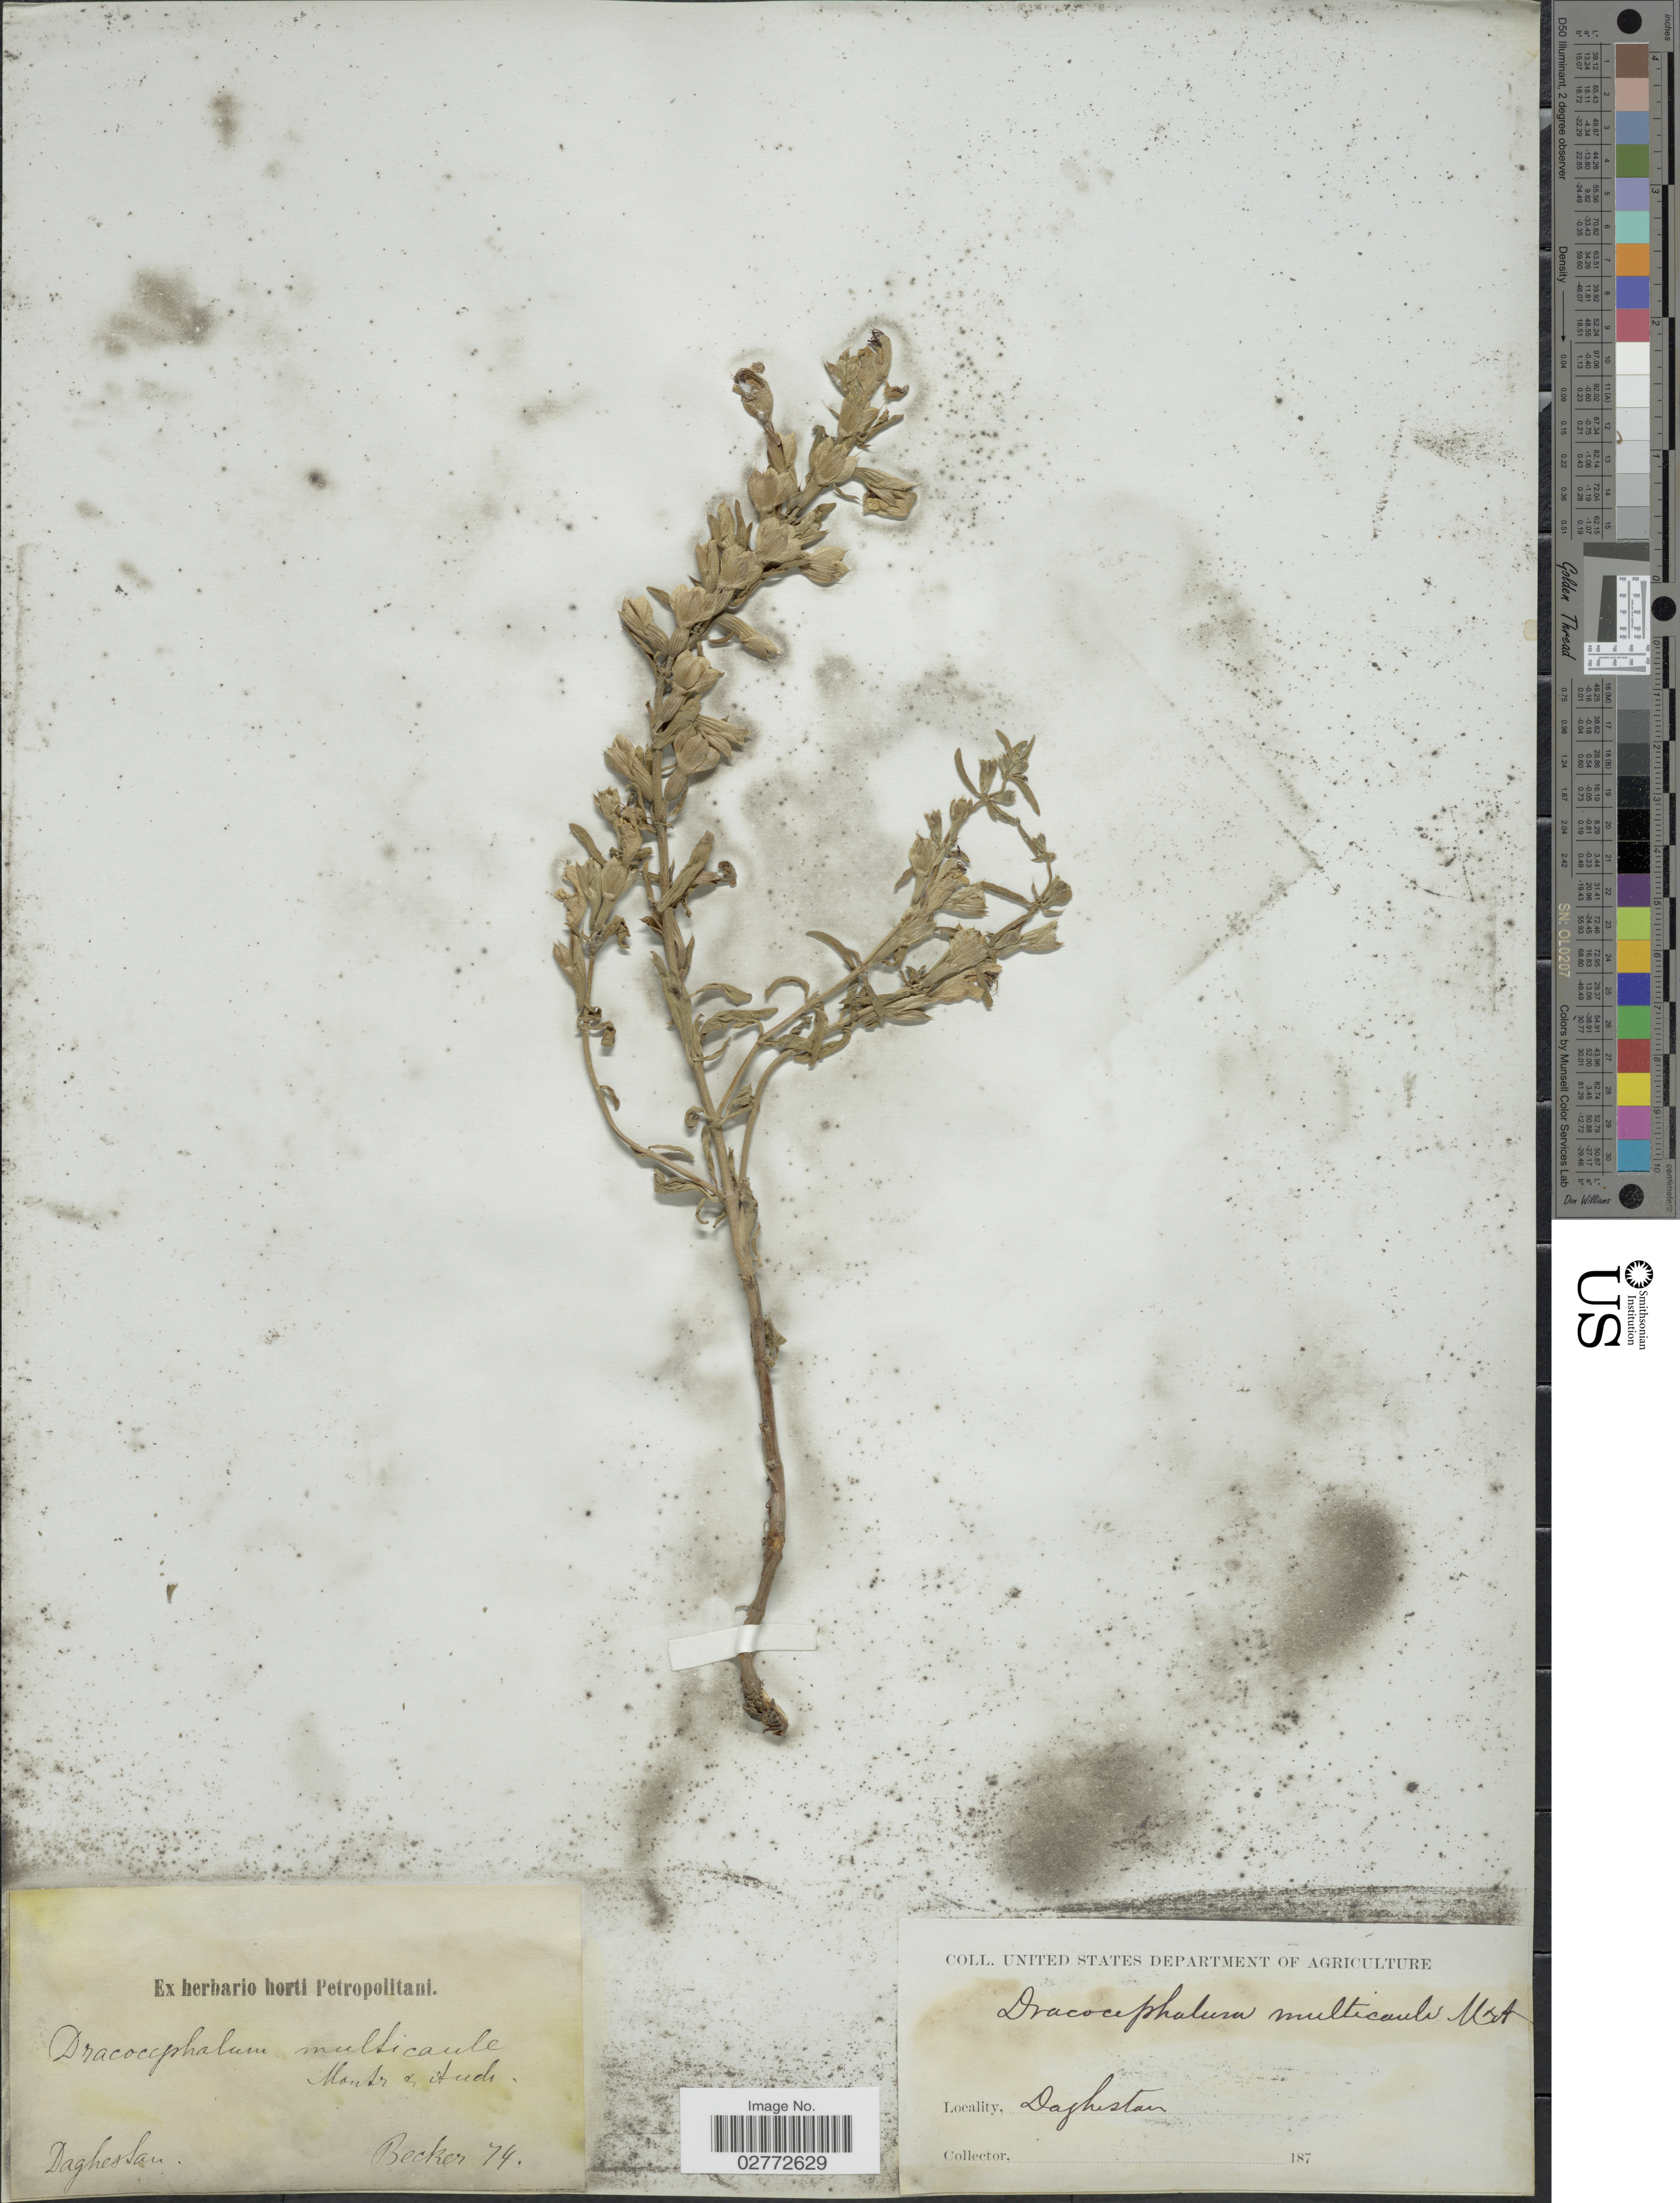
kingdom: Plantae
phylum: Tracheophyta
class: Magnoliopsida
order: Lamiales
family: Lamiaceae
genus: Dracocephalum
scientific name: Dracocephalum multicaule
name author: Montbret & Aucher ex Benth.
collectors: -. Becker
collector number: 74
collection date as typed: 187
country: Russian Federation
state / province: Dagestan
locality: Daghestan.